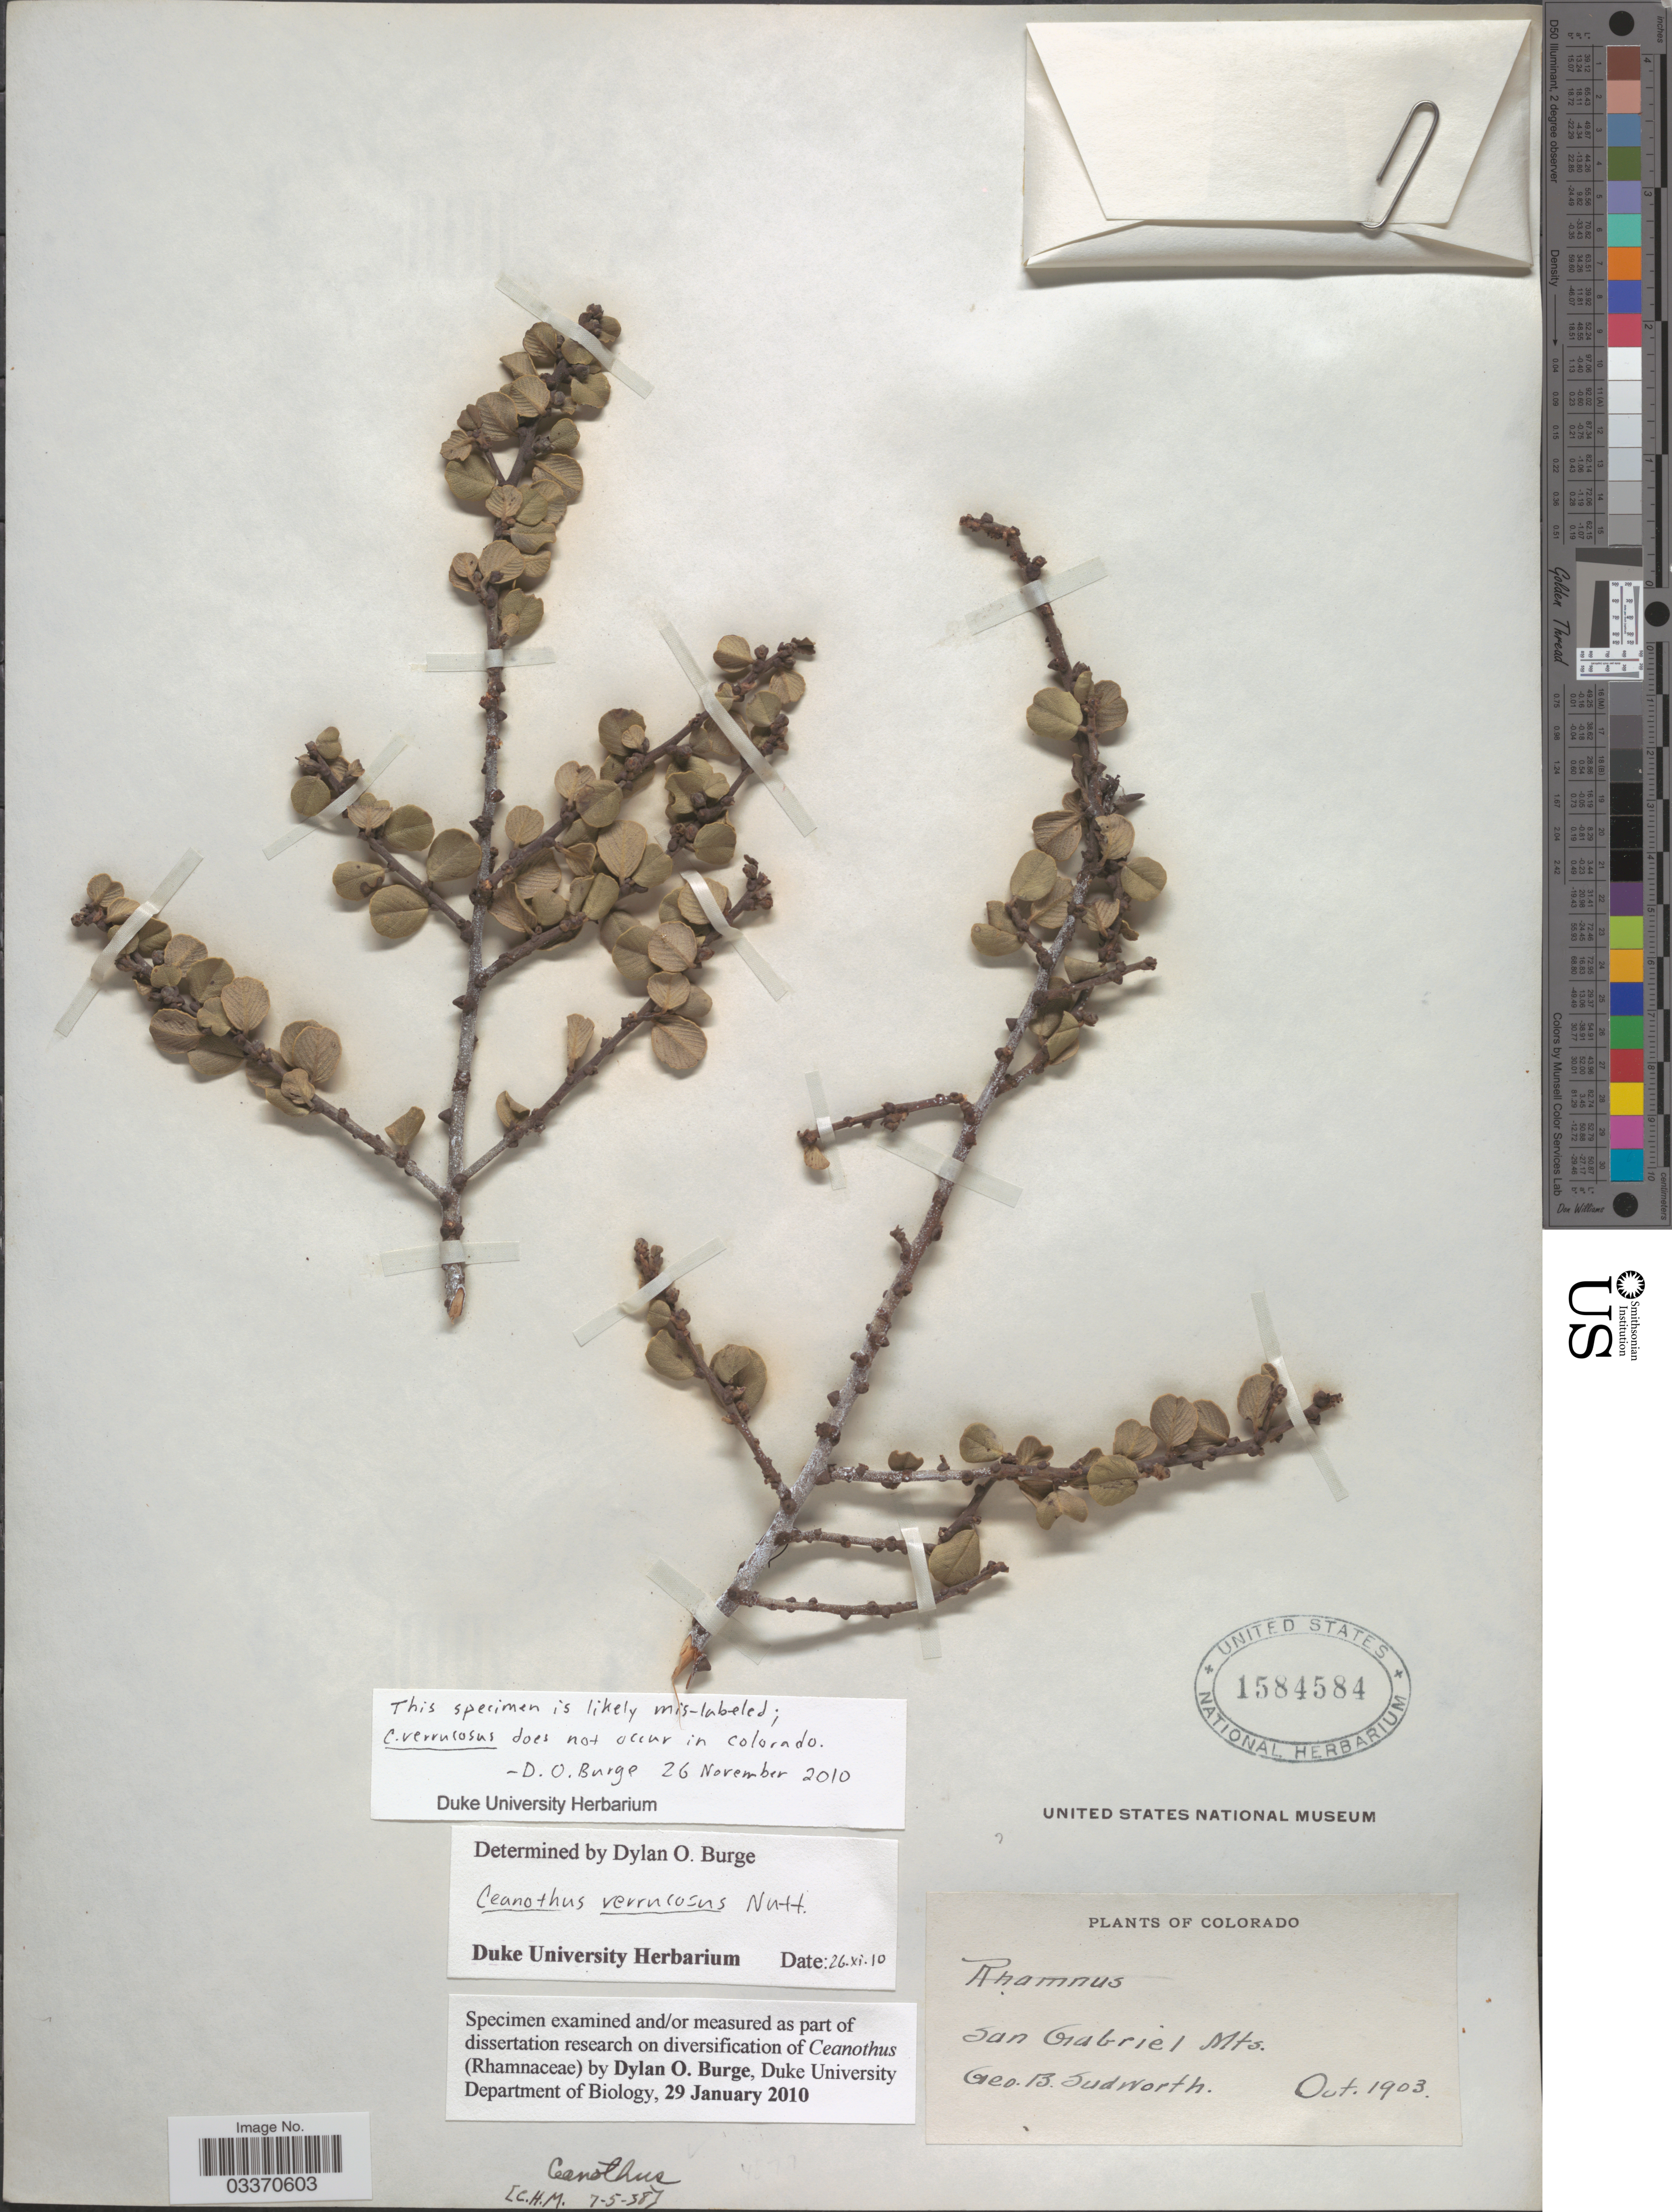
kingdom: Plantae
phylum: Tracheophyta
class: Magnoliopsida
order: Rosales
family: Rhamnaceae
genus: Ceanothus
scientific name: Ceanothus verrucosus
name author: Nutt.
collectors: G. B. Sudworth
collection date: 1903-10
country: United States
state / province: Colorado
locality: San Gabriel Mts.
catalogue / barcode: US 1584584